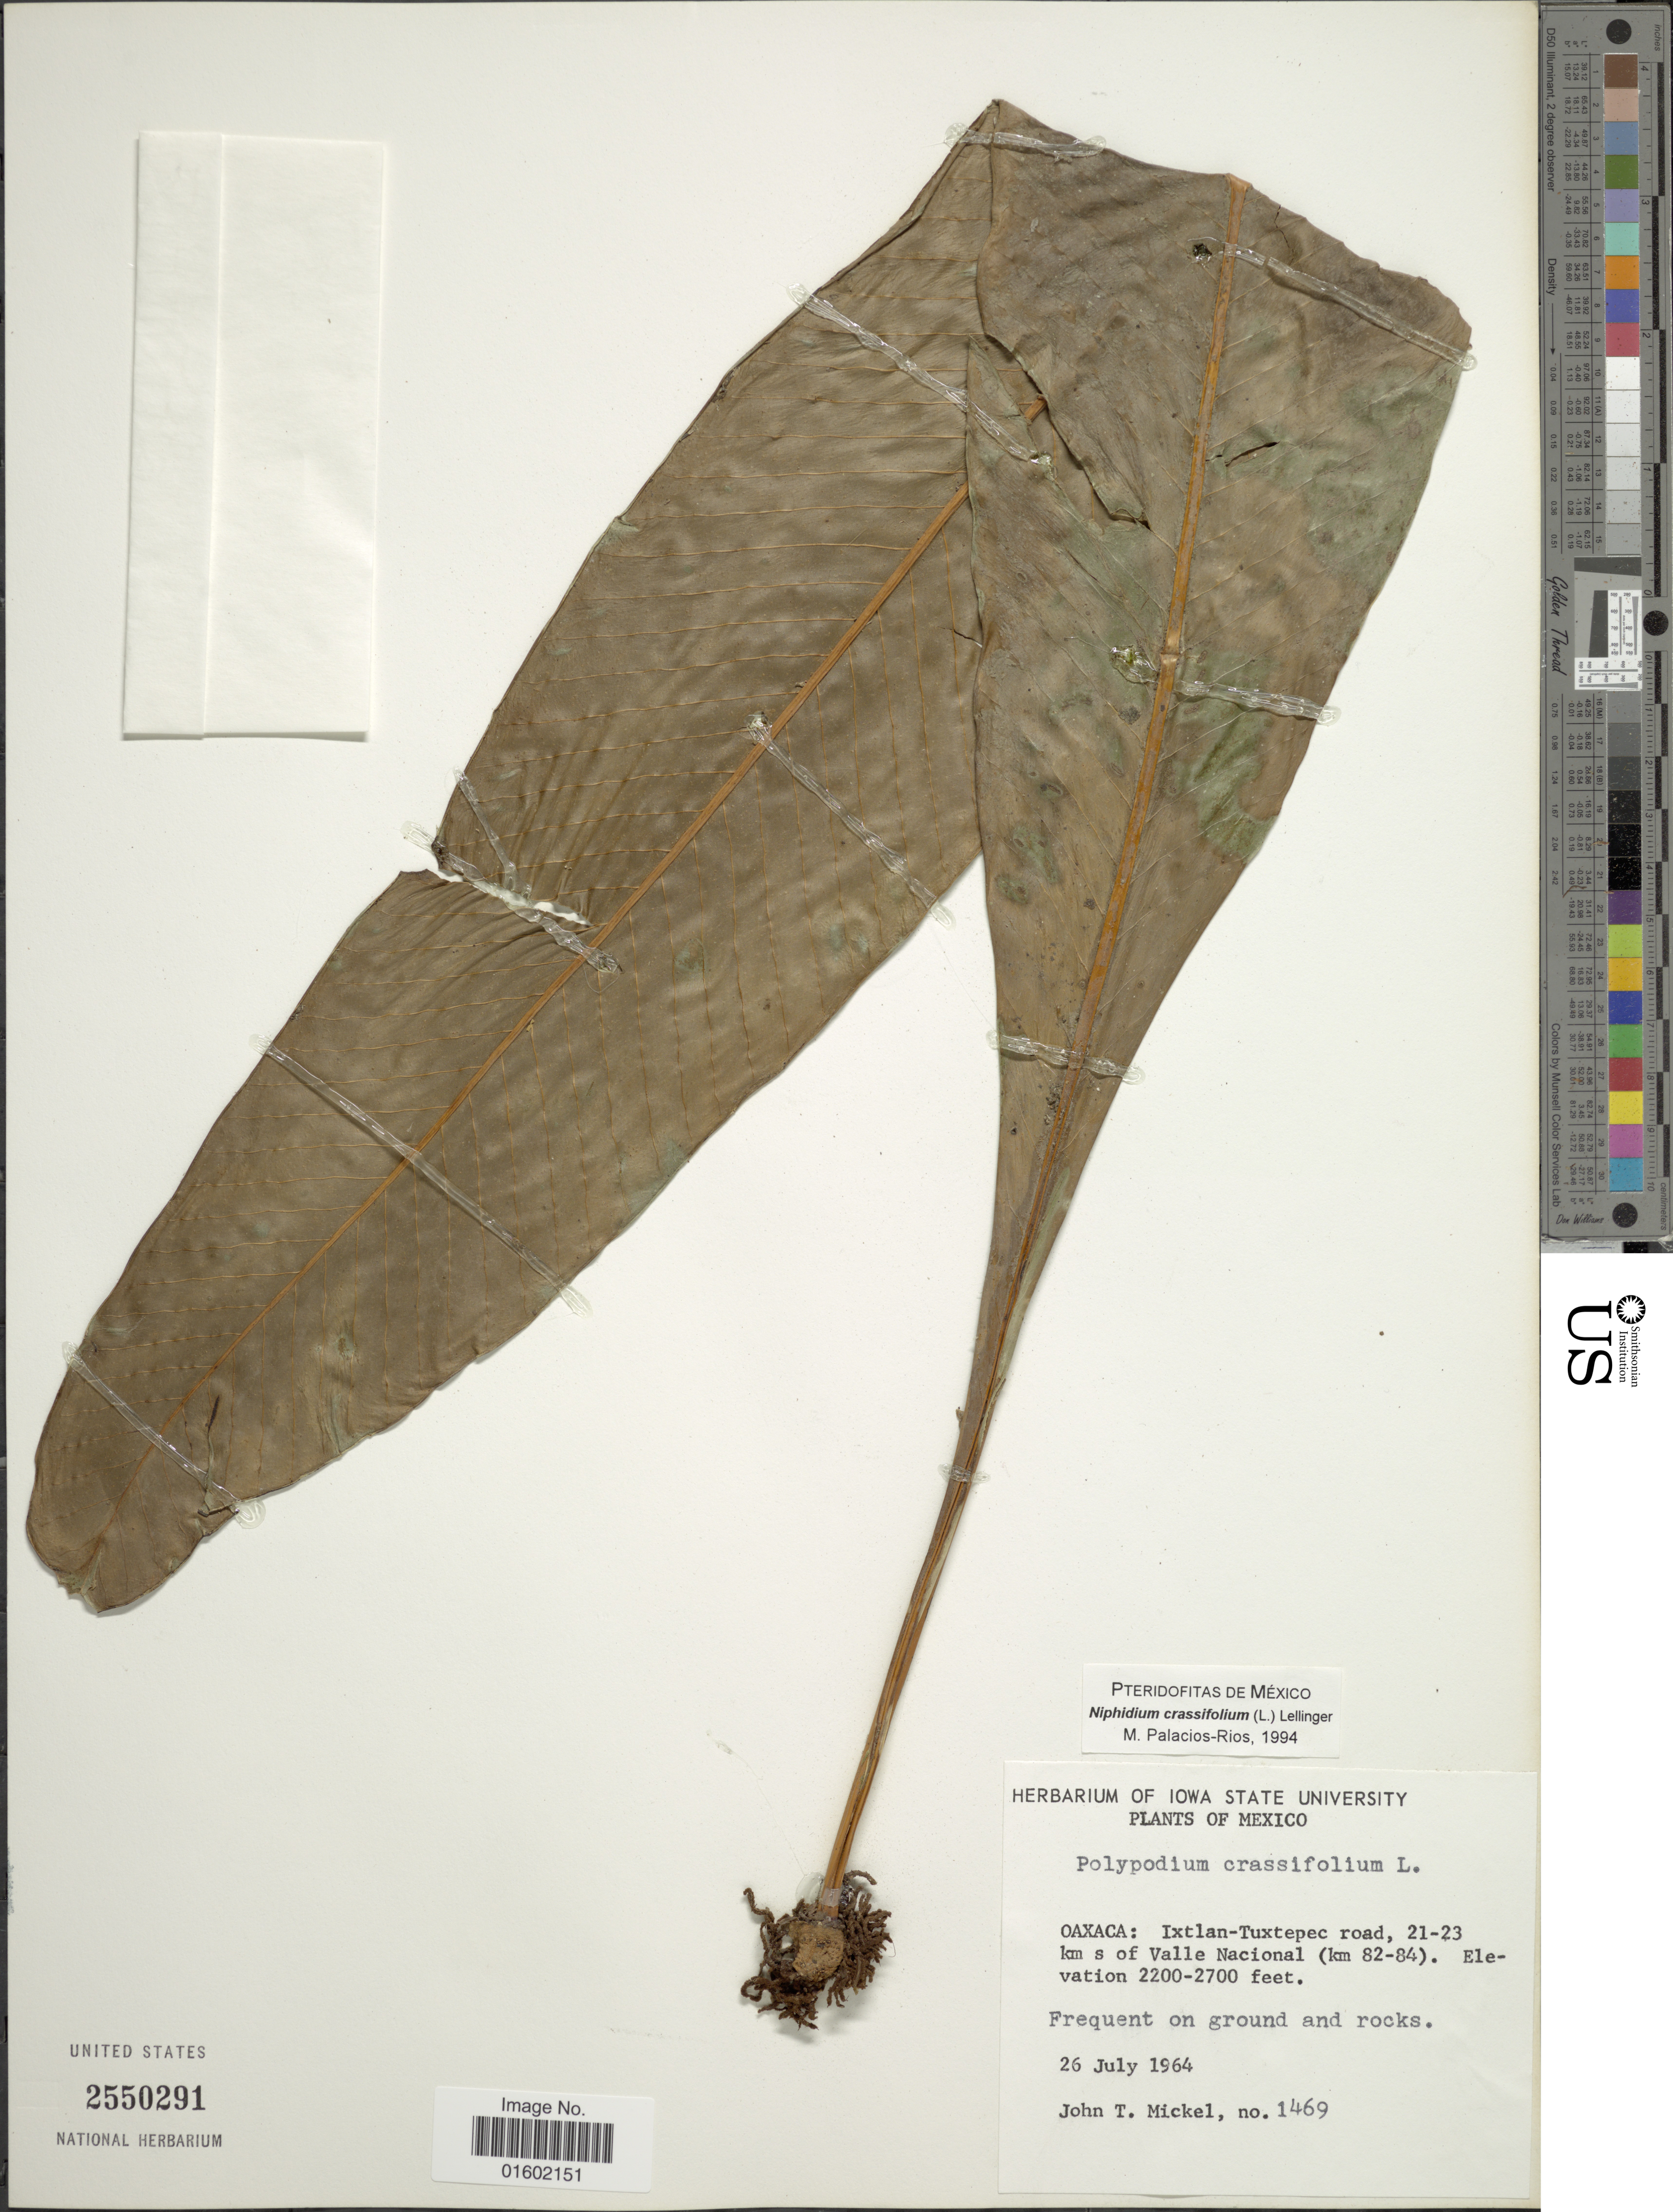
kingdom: Plantae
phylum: Tracheophyta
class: Polypodiopsida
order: Polypodiales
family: Polypodiaceae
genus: Niphidium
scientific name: Niphidium crassifolium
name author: (L.) Lellinger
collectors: J. T. Mickel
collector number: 1469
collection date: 1964-07-26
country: Mexico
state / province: Oaxaca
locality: Ixtlan-Tuxtepec road, 21-23 km s of Valle Nacional ( km 82-84)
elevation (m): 671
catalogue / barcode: US 2550291